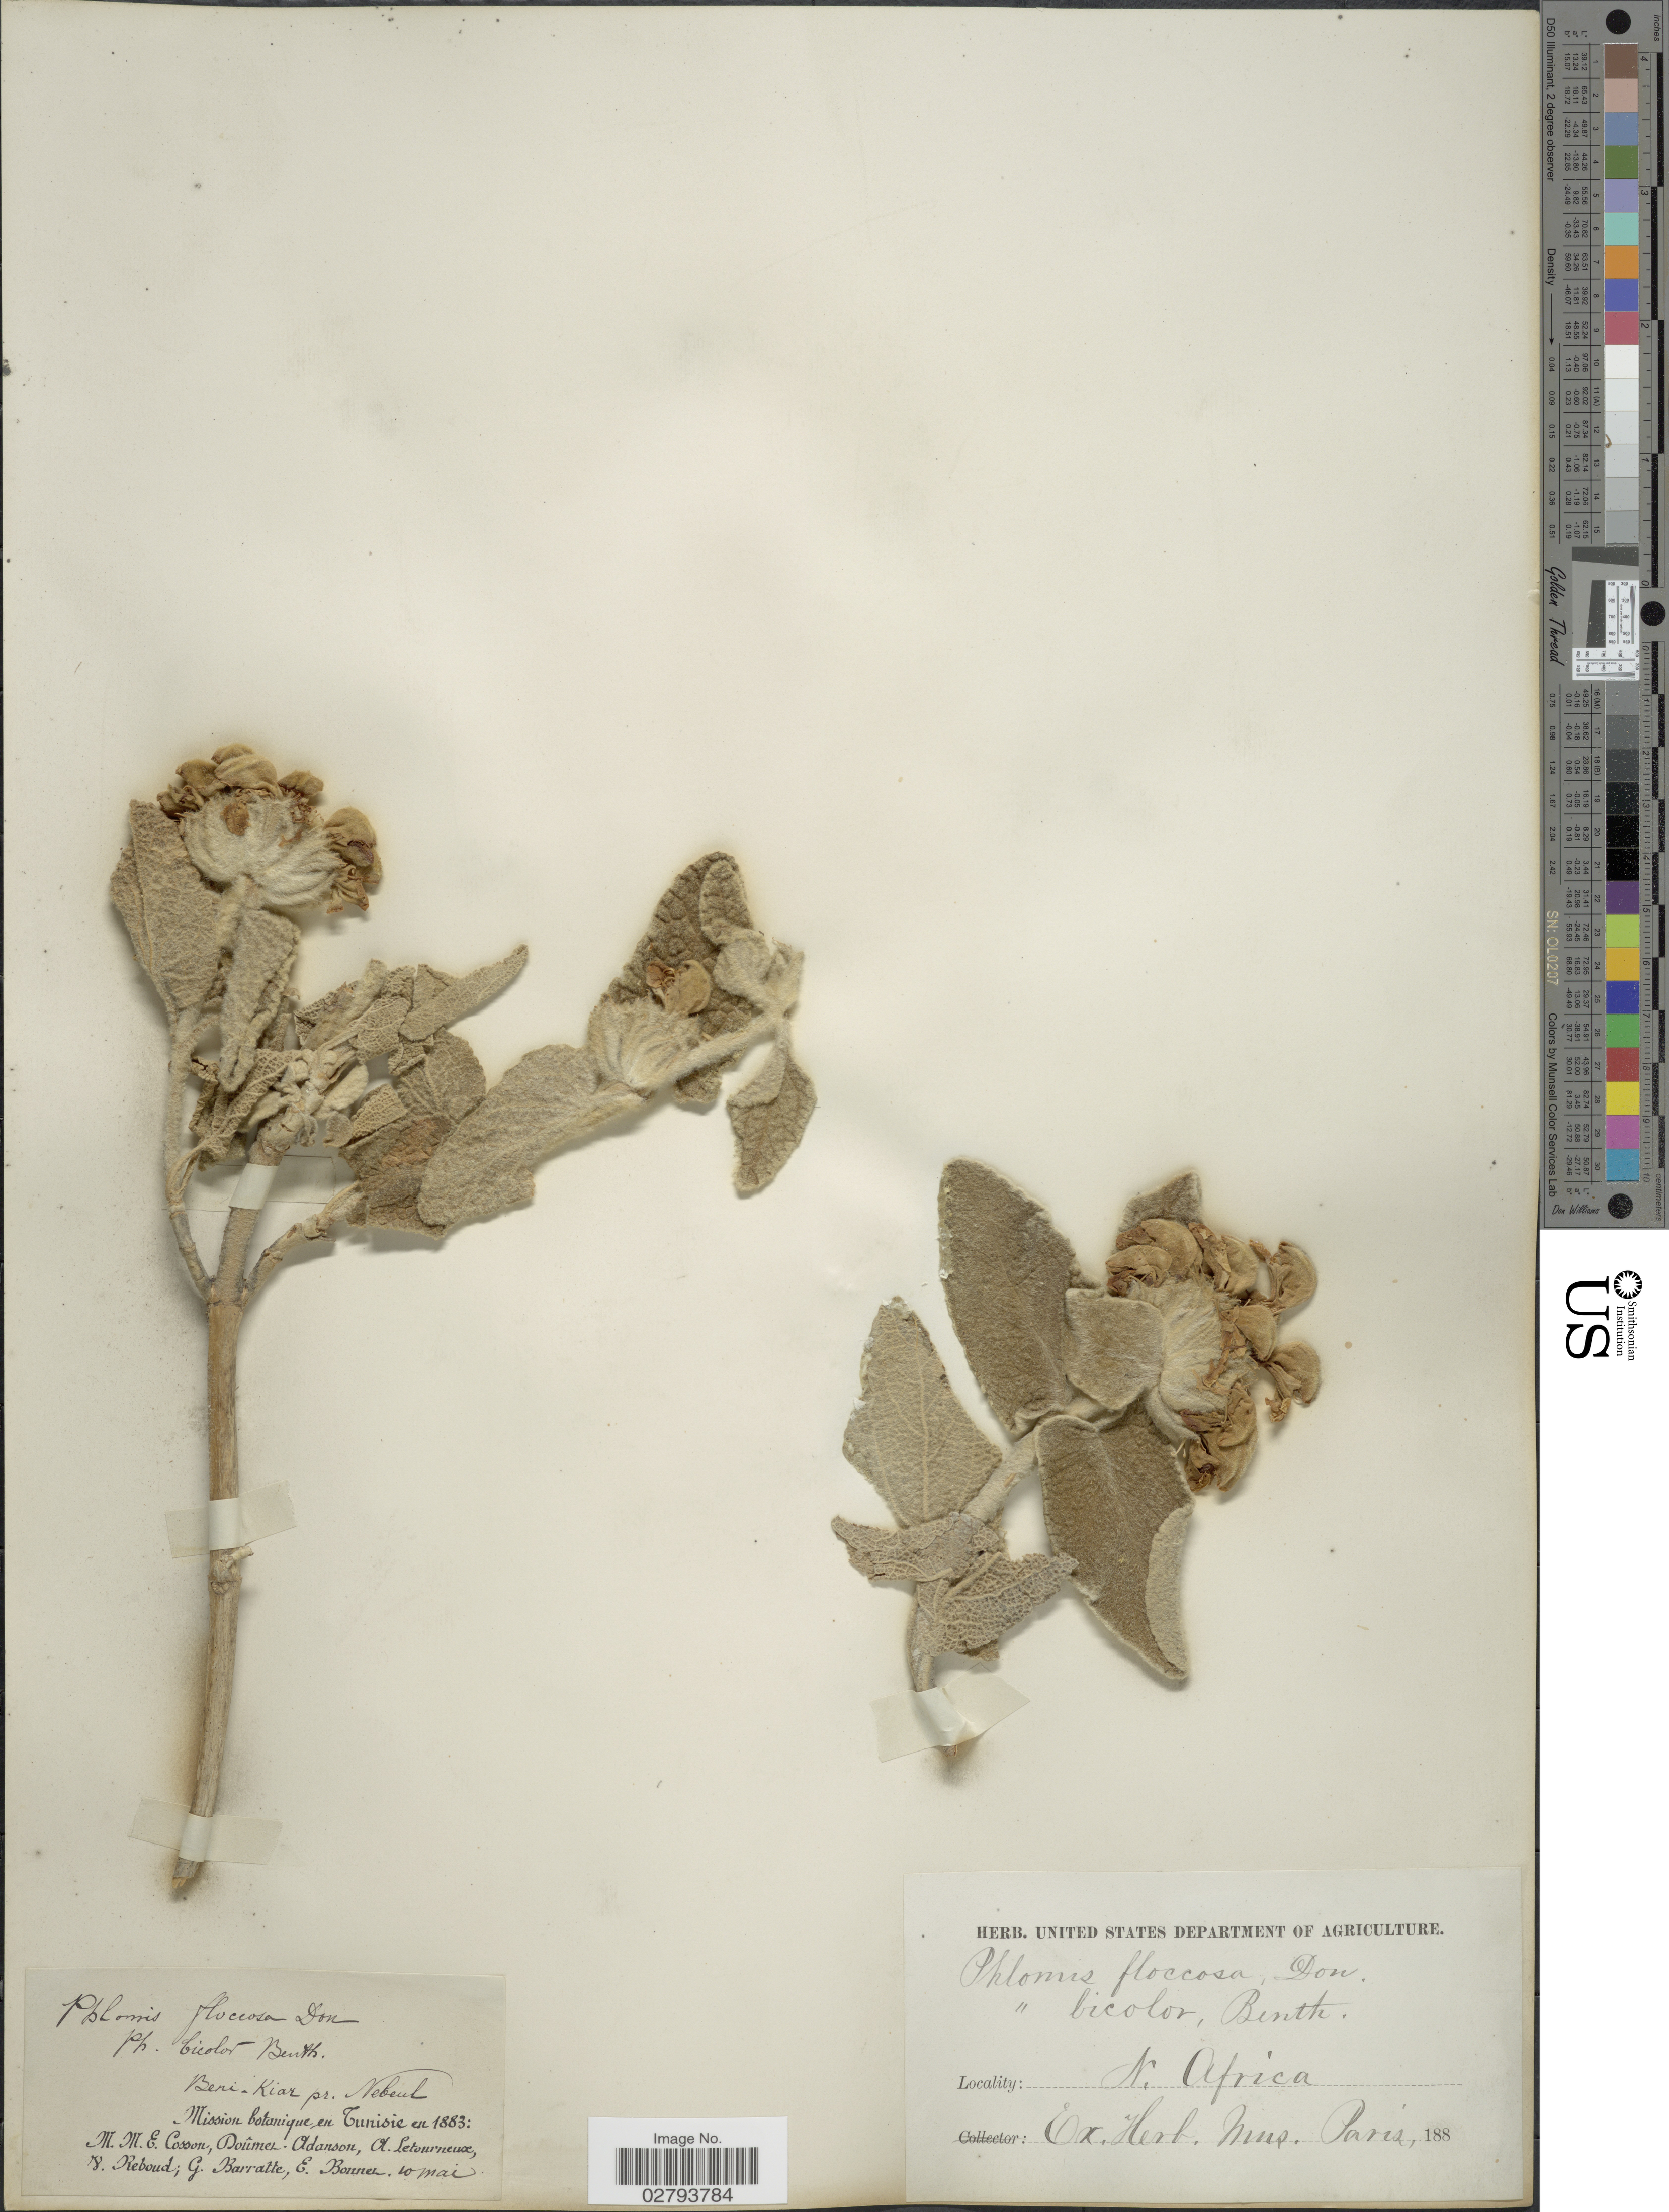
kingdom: Plantae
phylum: Tracheophyta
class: Magnoliopsida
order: Lamiales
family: Lamiaceae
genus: Phlomis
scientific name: Phlomis floccosa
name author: D. Don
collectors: M. Cosson, -. Doumel-Adanson, A. Letourneux, V. Reboud & et al.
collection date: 1883-05-10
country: Tunisia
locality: N. Africa, Beni-Kiar pr. Nebeul.